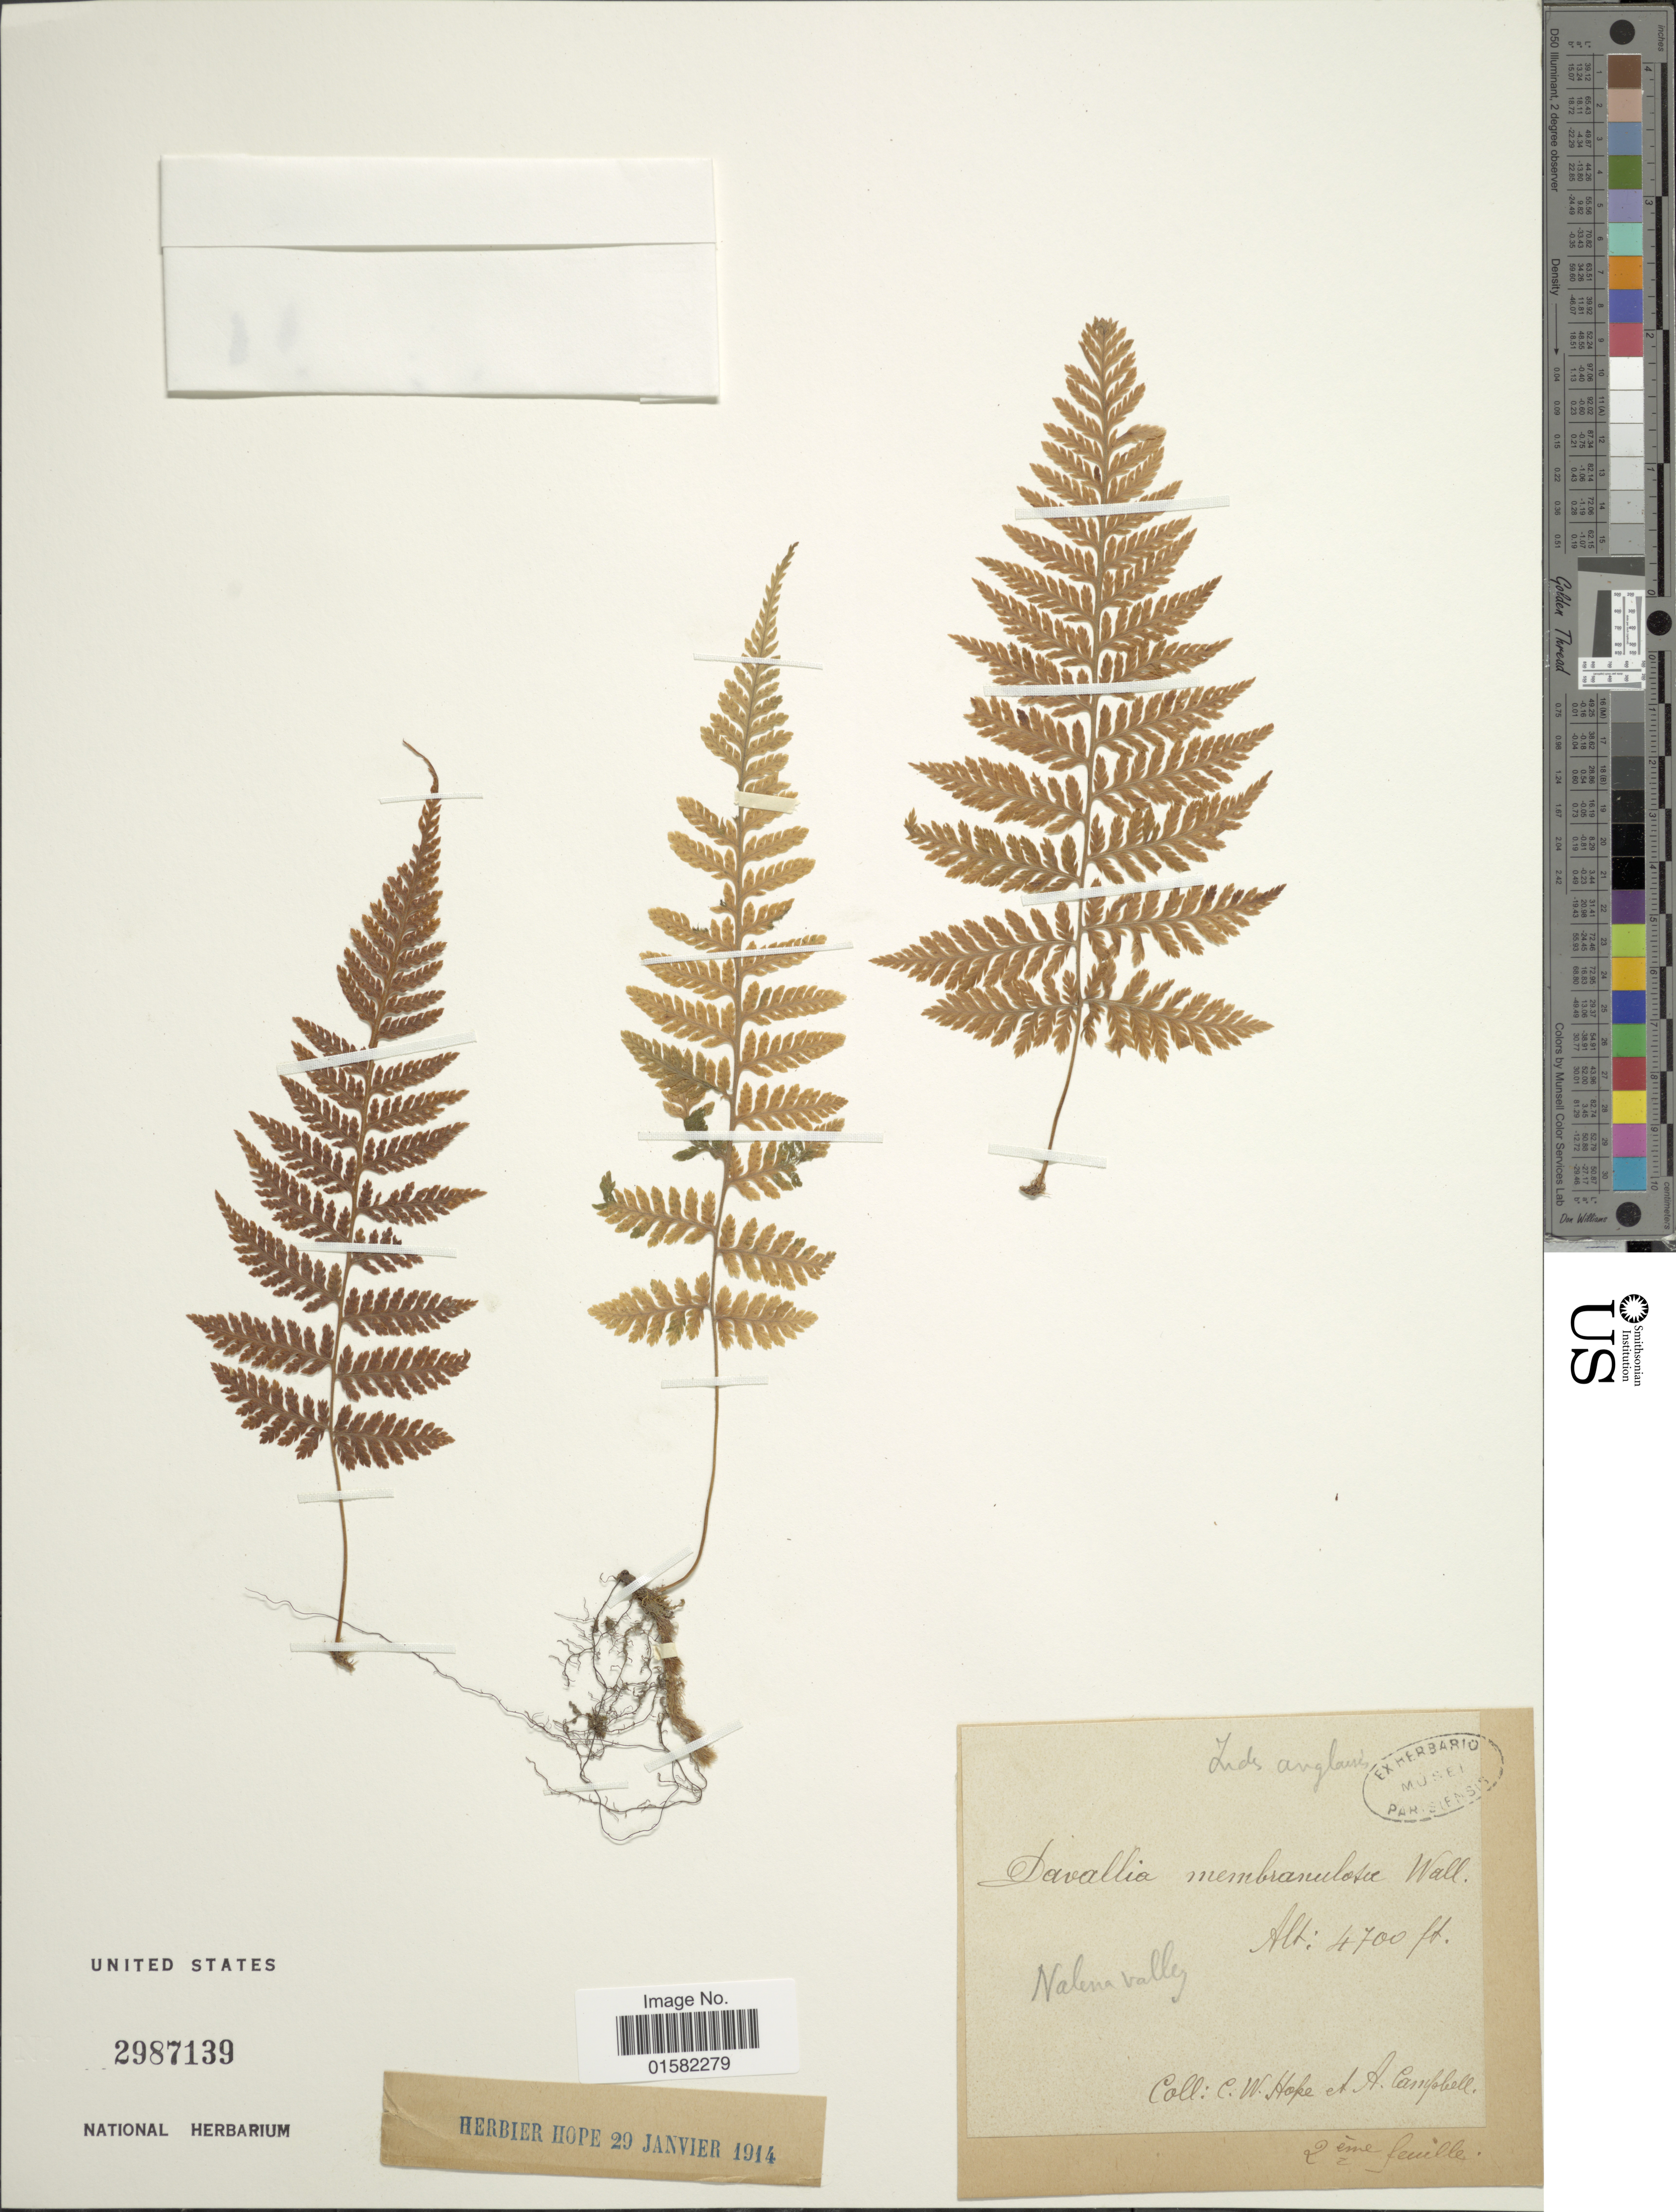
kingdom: Plantae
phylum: Tracheophyta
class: Polypodiopsida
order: Polypodiales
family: Davalliaceae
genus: Davallodes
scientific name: Davallodes membranulosum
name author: (Wall. ex Hook.) Copel.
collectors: C. W. Hope & A. E. Campbell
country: India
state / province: Uttarakhand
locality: Nalena valley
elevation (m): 1433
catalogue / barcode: US 2987139